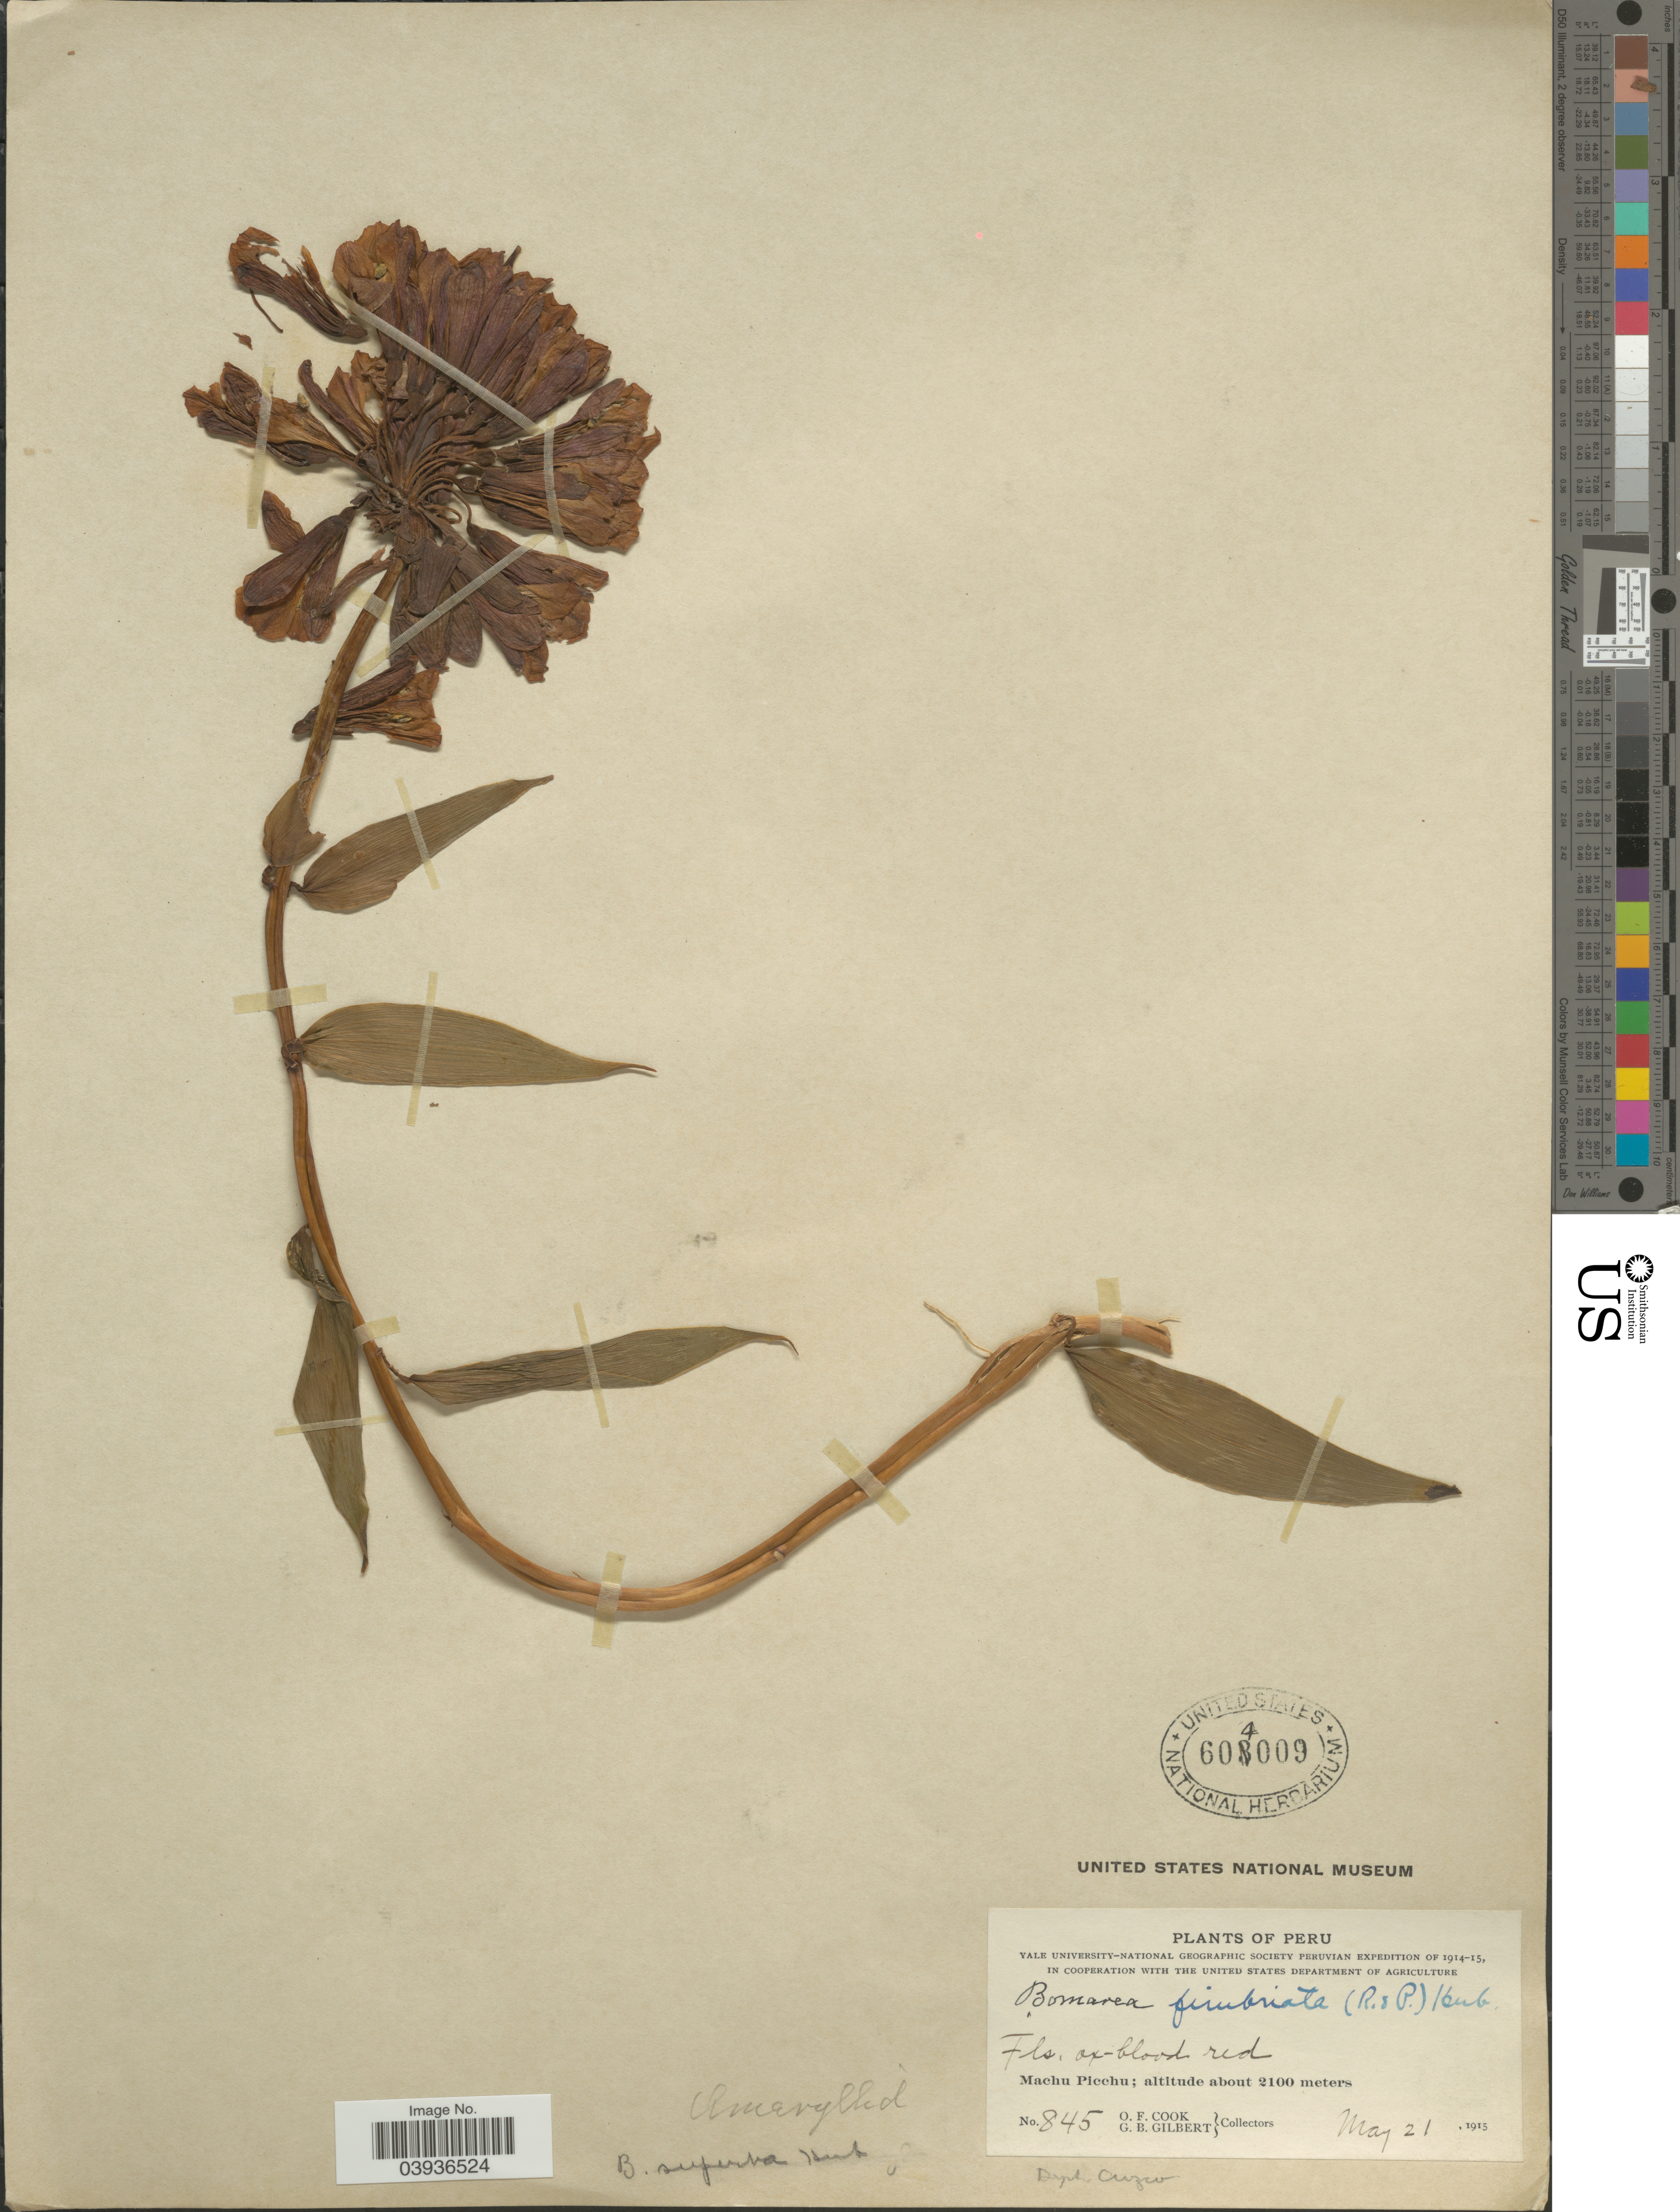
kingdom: Plantae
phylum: Tracheophyta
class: Liliopsida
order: Liliales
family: Alstroemeriaceae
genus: Bomarea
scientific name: Bomarea superba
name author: Herbert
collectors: O. F. Cook & G. B. Gilbert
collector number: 845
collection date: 1915-05-21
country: Peru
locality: Machu Picchu.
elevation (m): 2100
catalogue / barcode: US 604009